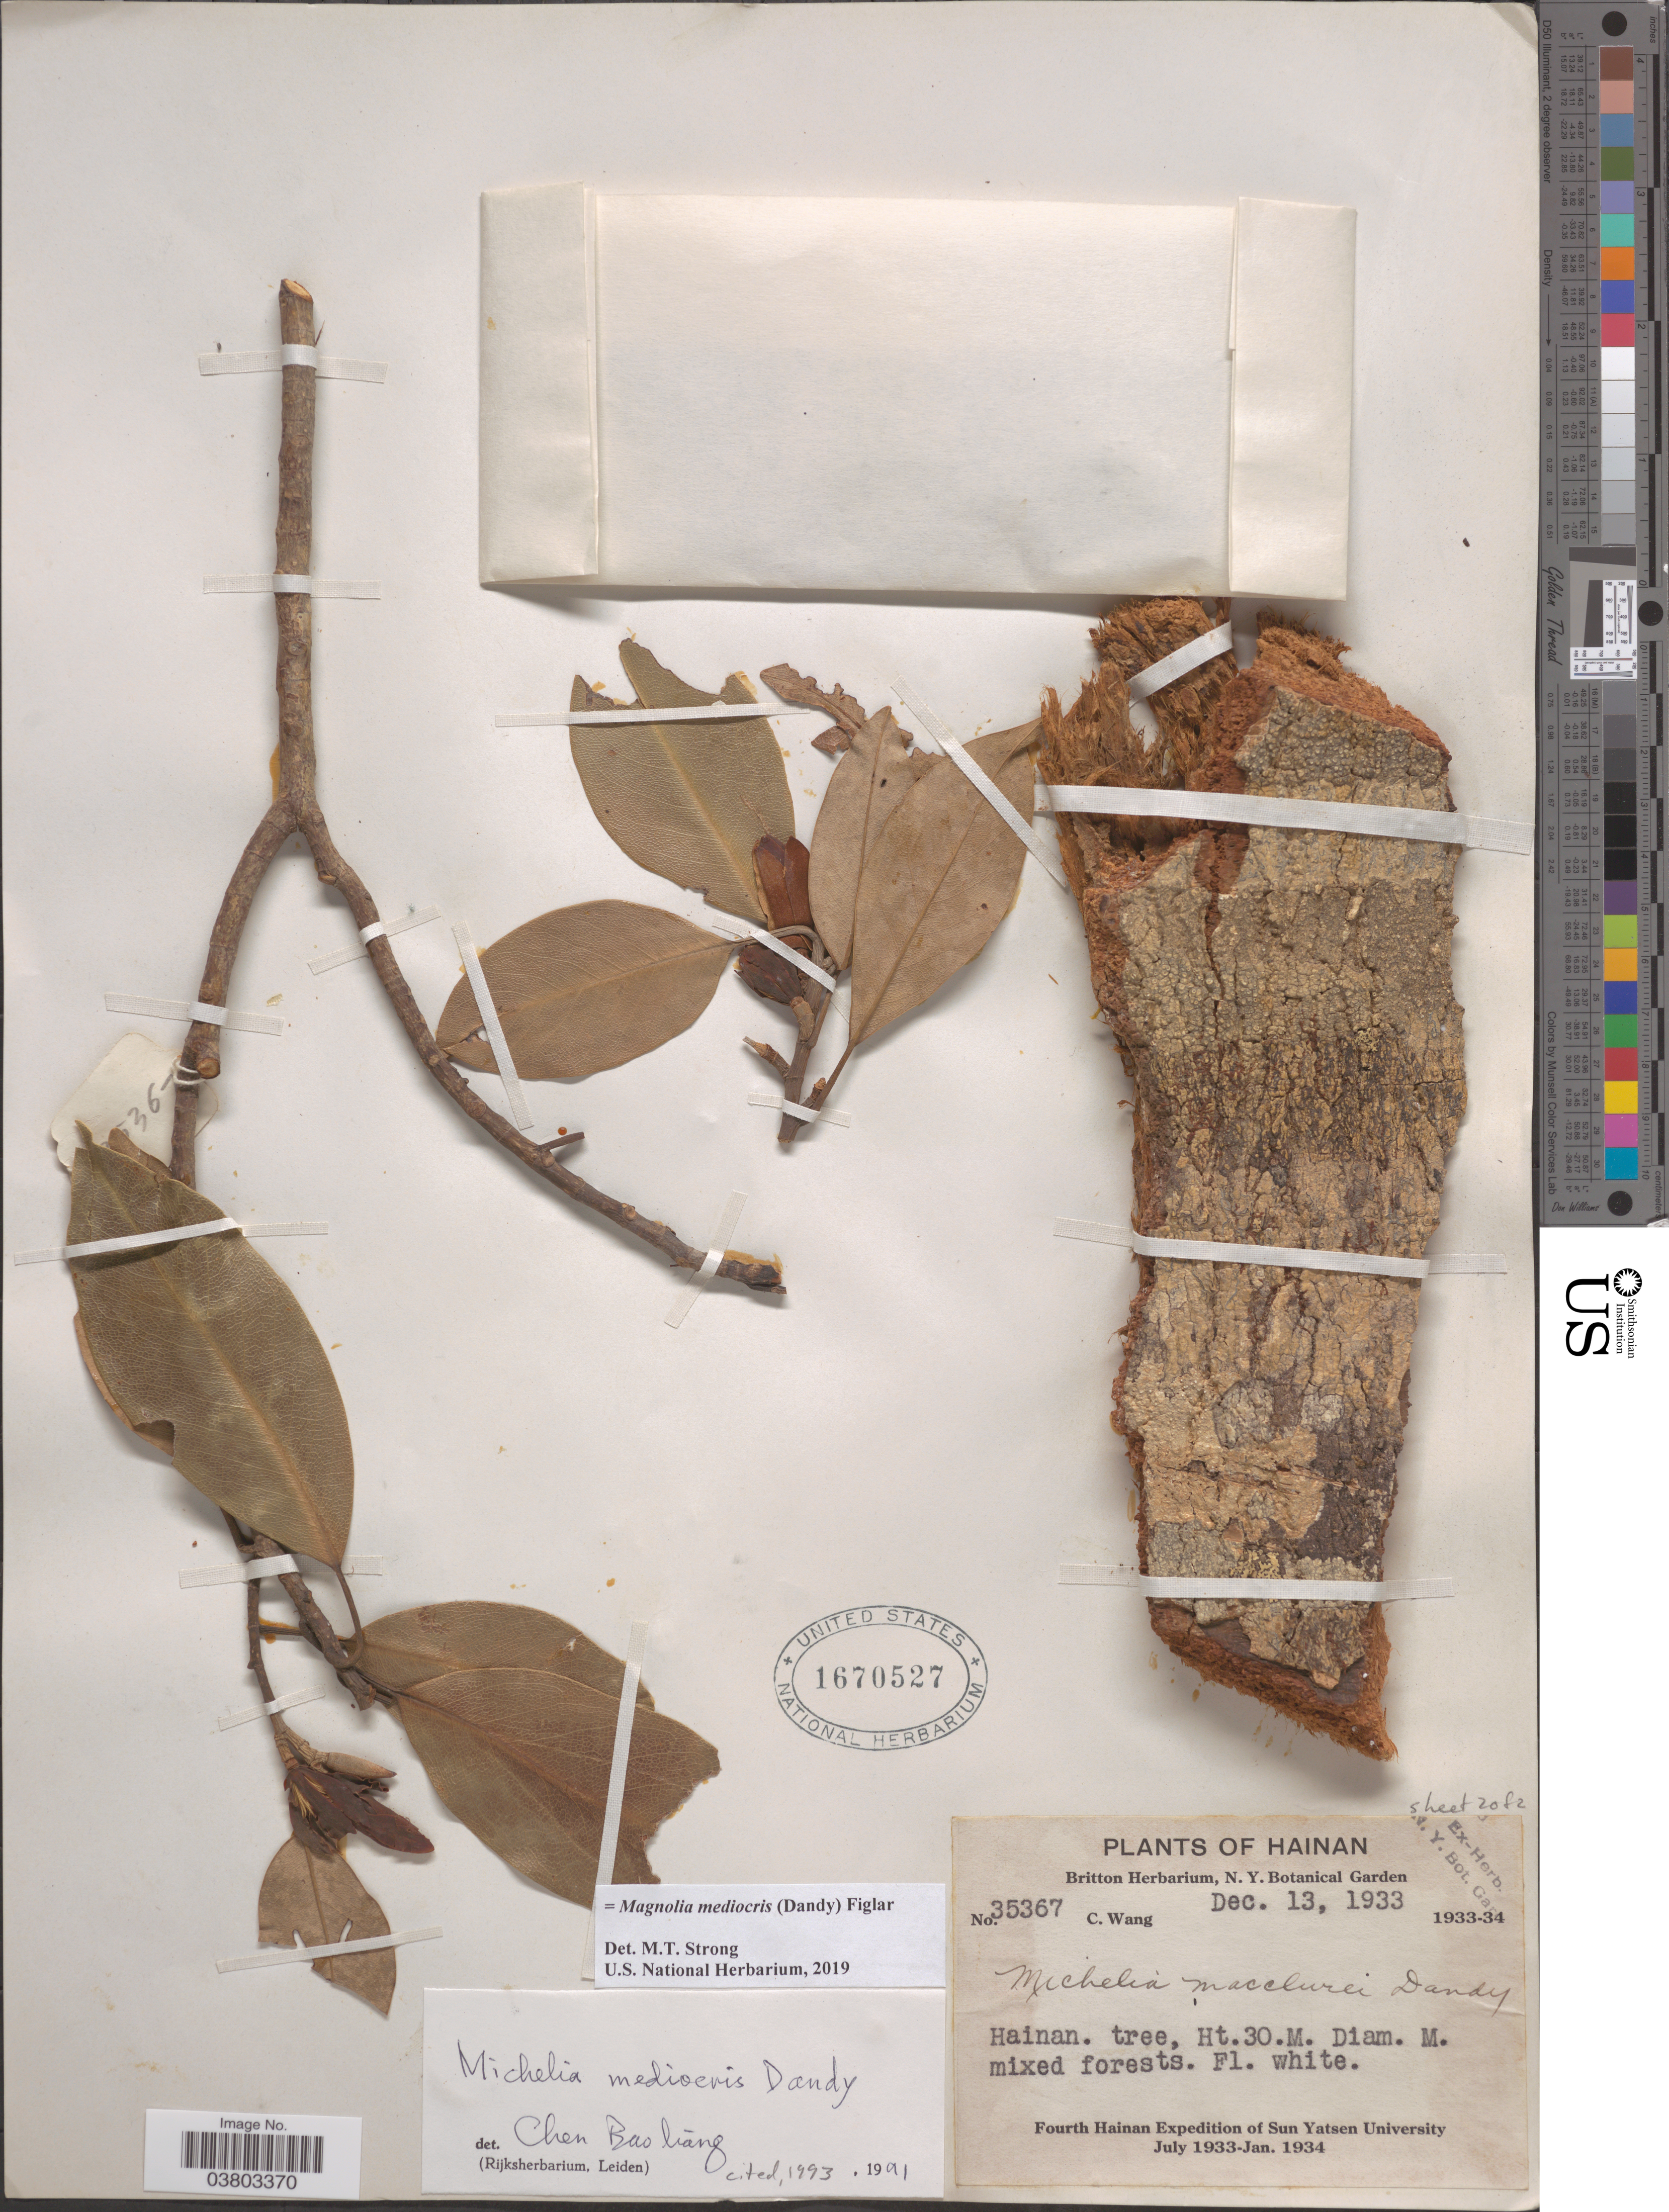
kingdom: Plantae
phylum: Tracheophyta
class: Magnoliopsida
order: Magnoliales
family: Magnoliaceae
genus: Magnolia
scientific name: Magnolia mediocris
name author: (Dandy) Figlar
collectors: C. Wang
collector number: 35367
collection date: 1933-12-13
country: China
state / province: Hainan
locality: Mixed forests.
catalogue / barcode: US 1670527